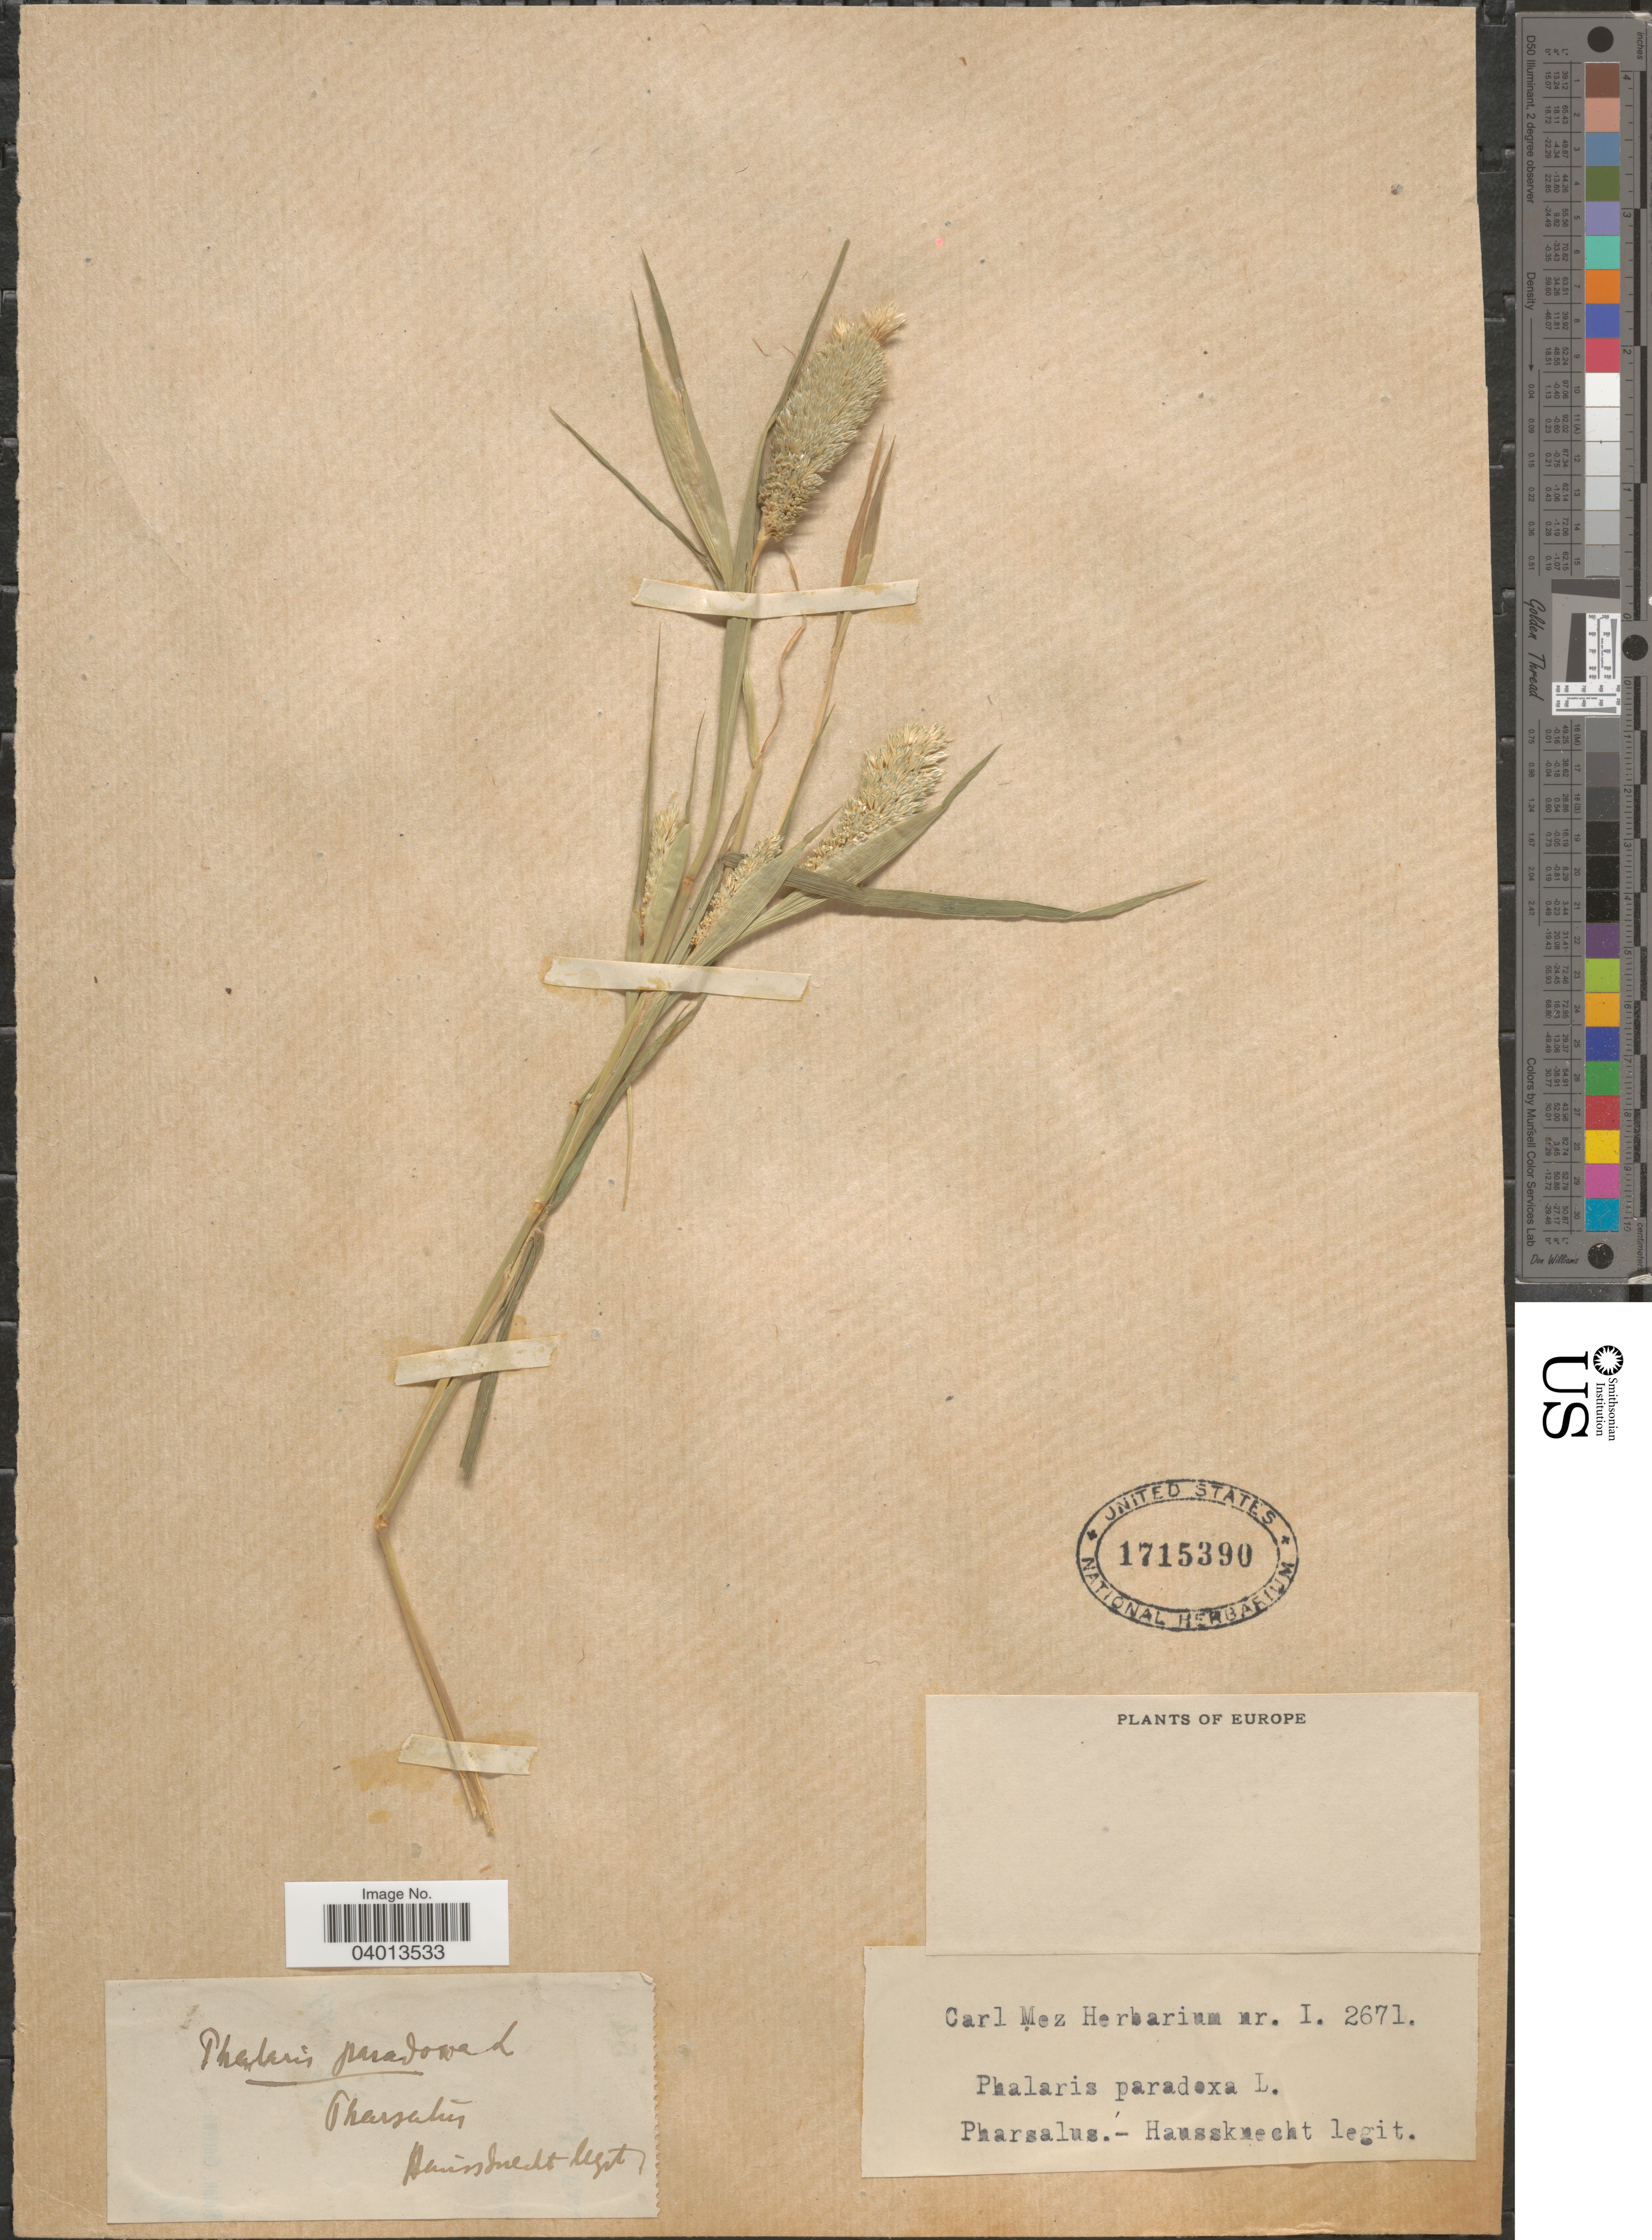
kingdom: Plantae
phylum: Tracheophyta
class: Liliopsida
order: Poales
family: Poaceae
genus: Phalaris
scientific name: Phalaris paradoxa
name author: L.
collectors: Haussknecht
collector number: I.2671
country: Greece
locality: Pharsalus.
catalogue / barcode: US 1715390